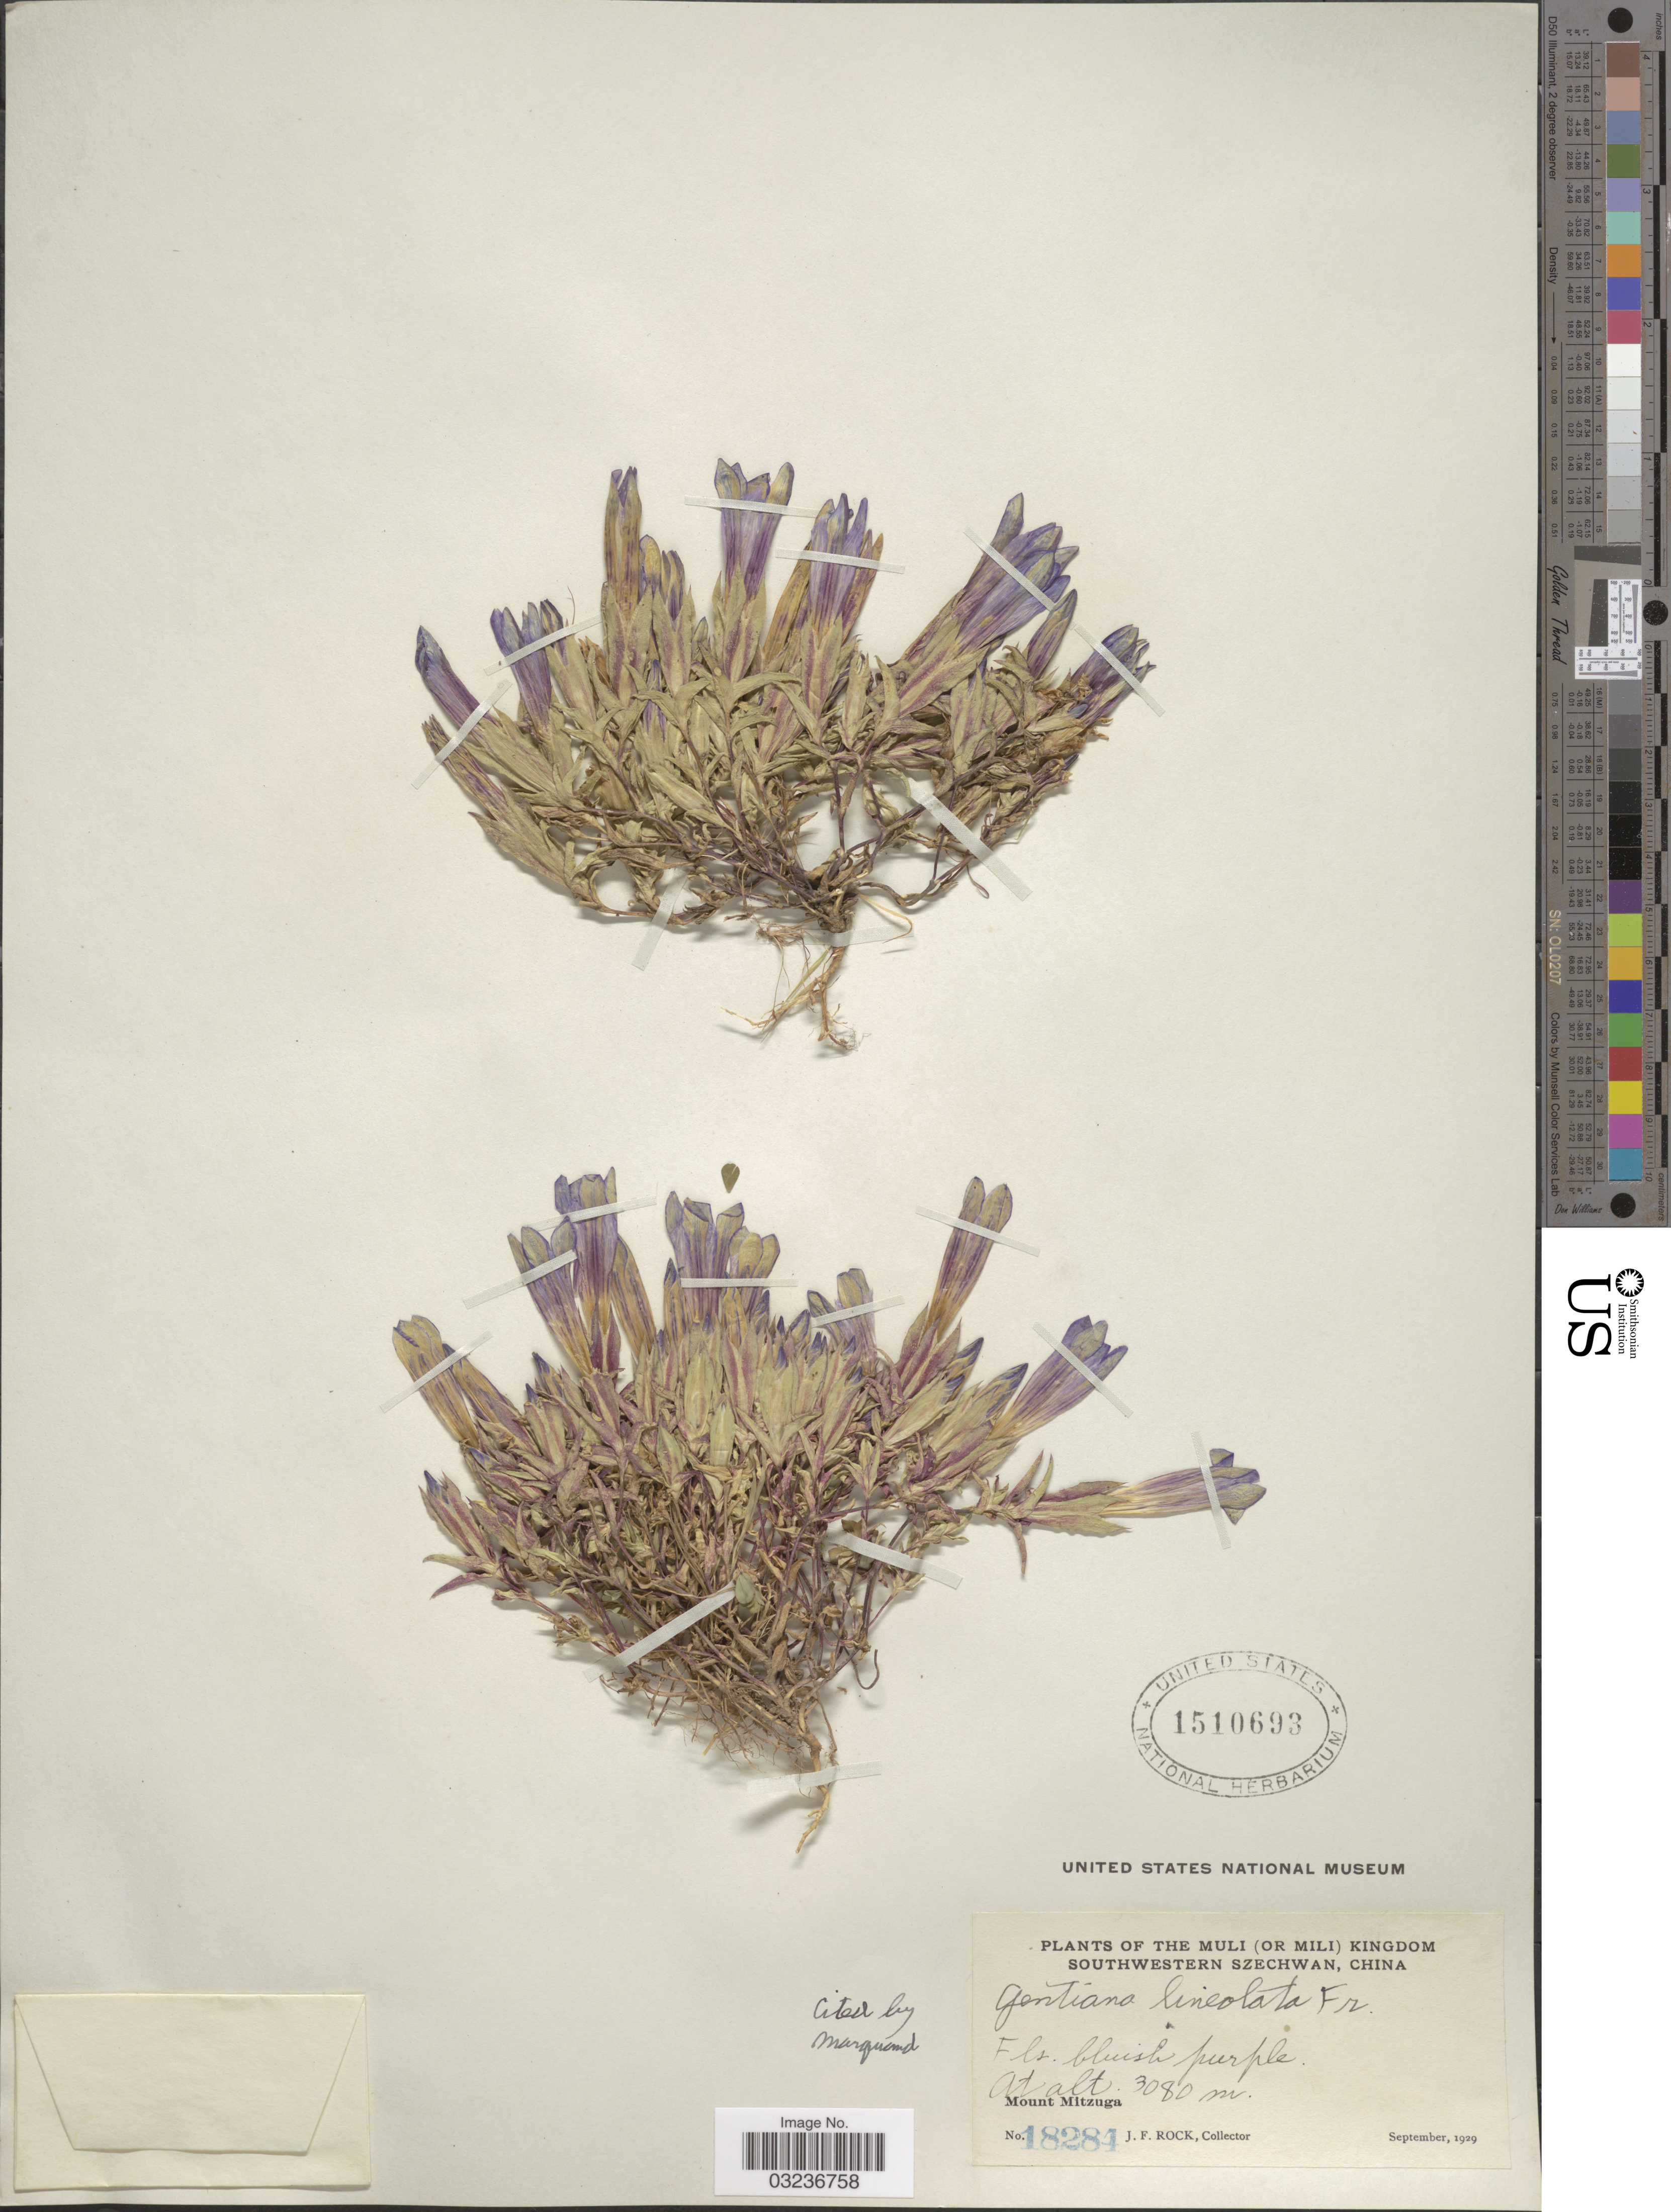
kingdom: Plantae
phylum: Tracheophyta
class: Magnoliopsida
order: Gentianales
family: Gentianaceae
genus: Gentiana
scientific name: Gentiana lineolata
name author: Franch.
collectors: J. Rock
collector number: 18284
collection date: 1929-09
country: China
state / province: Sichuan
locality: The Muli (Or Mili) Kingdom, Southwestern Szechwan, China, Mount Mitzuga.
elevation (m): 3080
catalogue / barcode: US 1510693